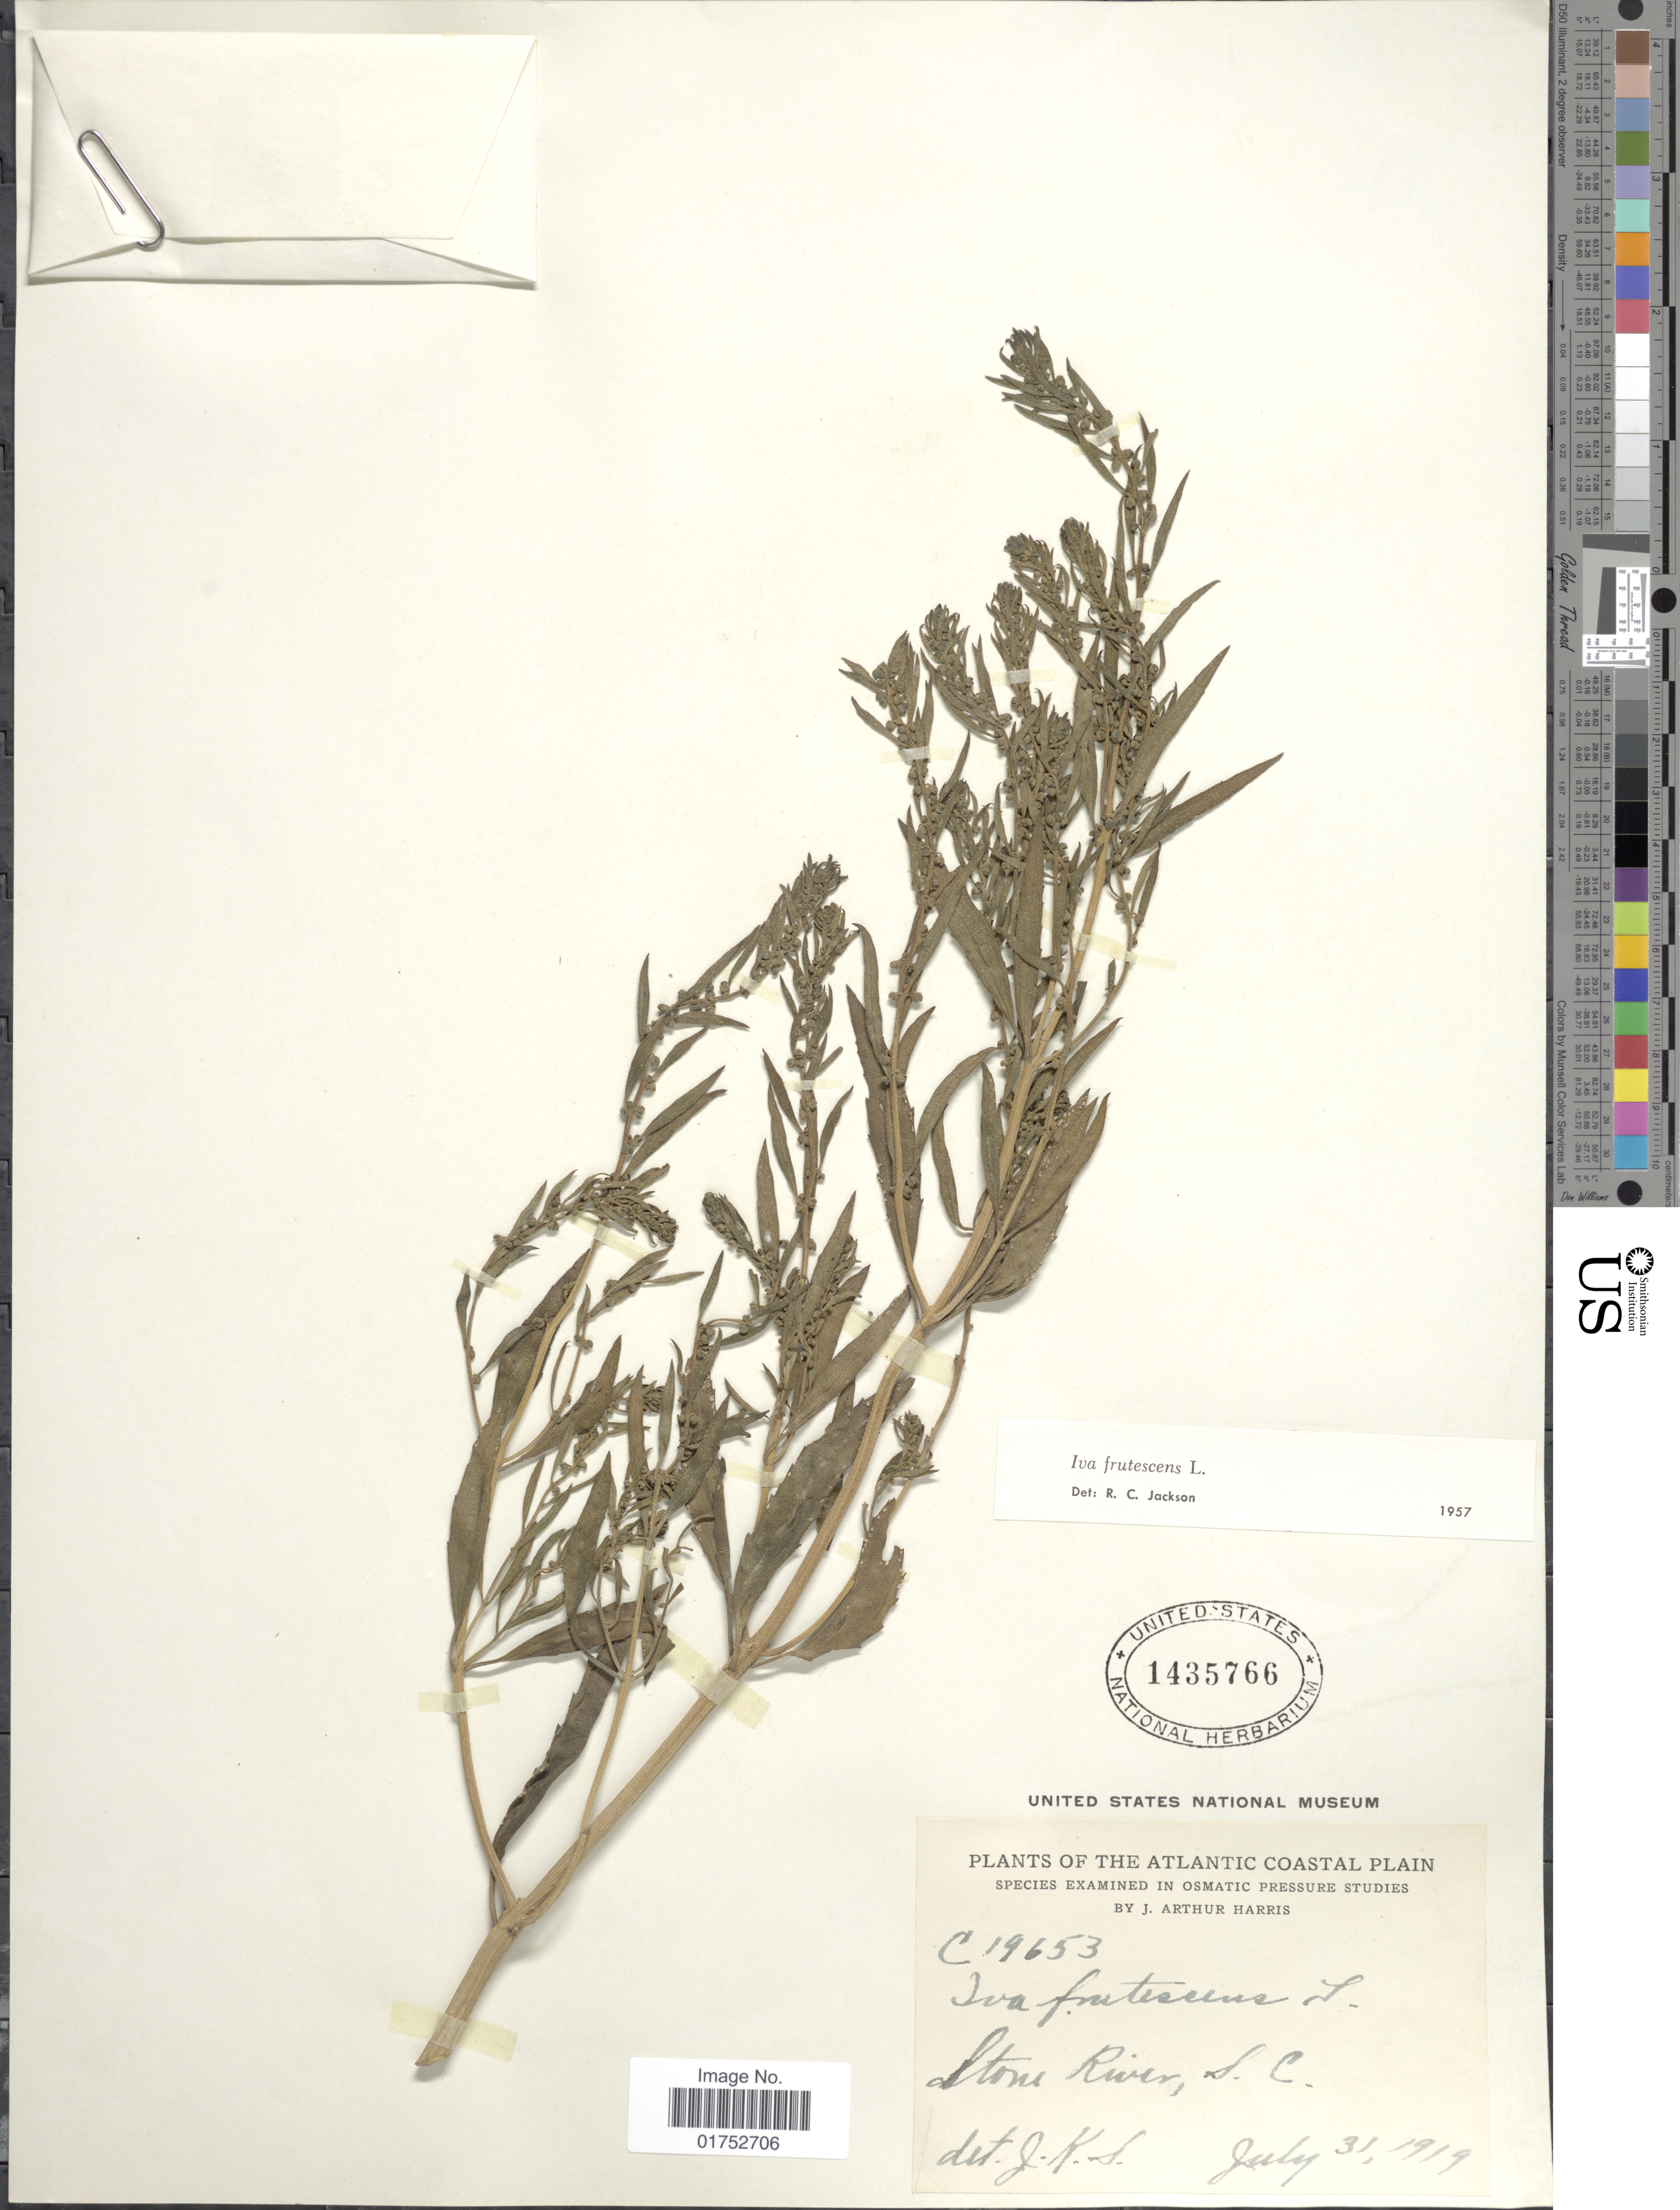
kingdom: Plantae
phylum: Tracheophyta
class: Magnoliopsida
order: Asterales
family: Asteraceae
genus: Iva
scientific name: Iva frutescens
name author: L.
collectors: J. A. Harris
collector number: C19653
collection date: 1919-07-31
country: United States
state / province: South Carolina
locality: Atlantic Coastal Plain, Stone River, S. C.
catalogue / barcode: US 1435766